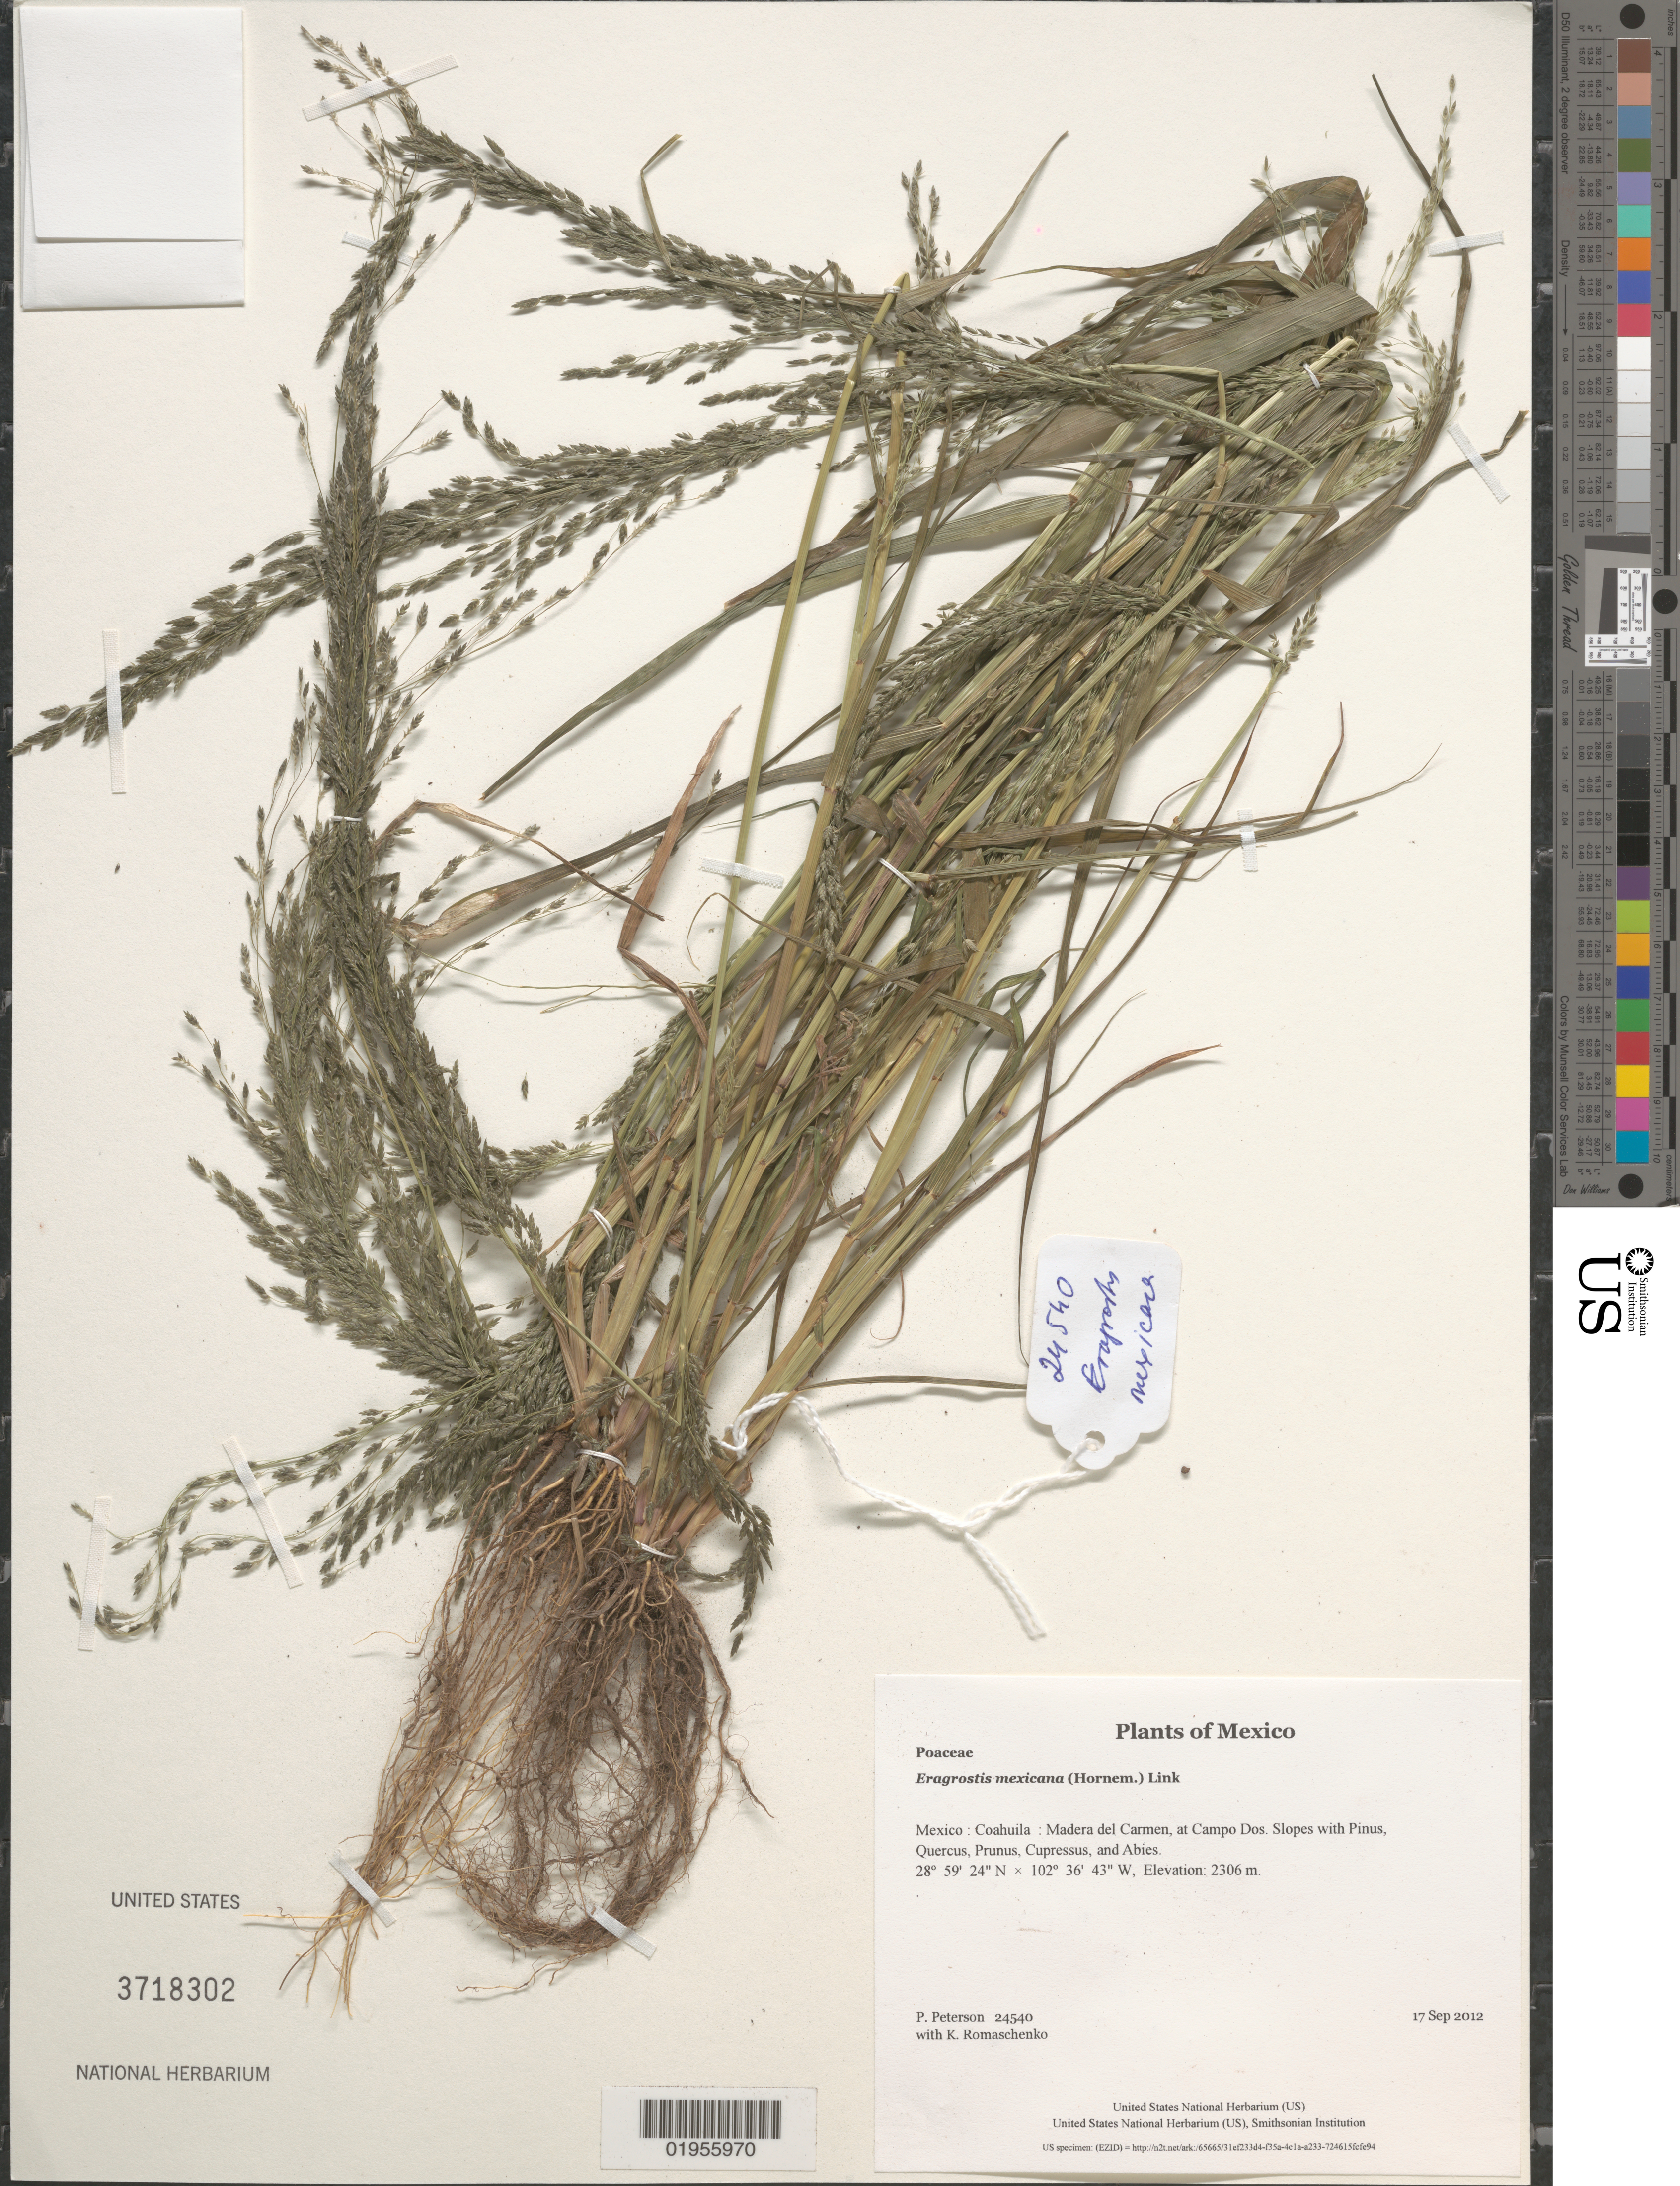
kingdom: Plantae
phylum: Tracheophyta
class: Liliopsida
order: Poales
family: Poaceae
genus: Eragrostis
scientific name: Eragrostis mexicana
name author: (Hornem.) Link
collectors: P. M. Peterson & K. Romaschenko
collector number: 24540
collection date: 2012-09-17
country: Mexico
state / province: Coahuila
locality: Madera del Carmen, at Campo Dos.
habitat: Slopes with Pinus, Quercus, Prunus, Cupressus, and Abies.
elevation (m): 2306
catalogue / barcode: US 3718302